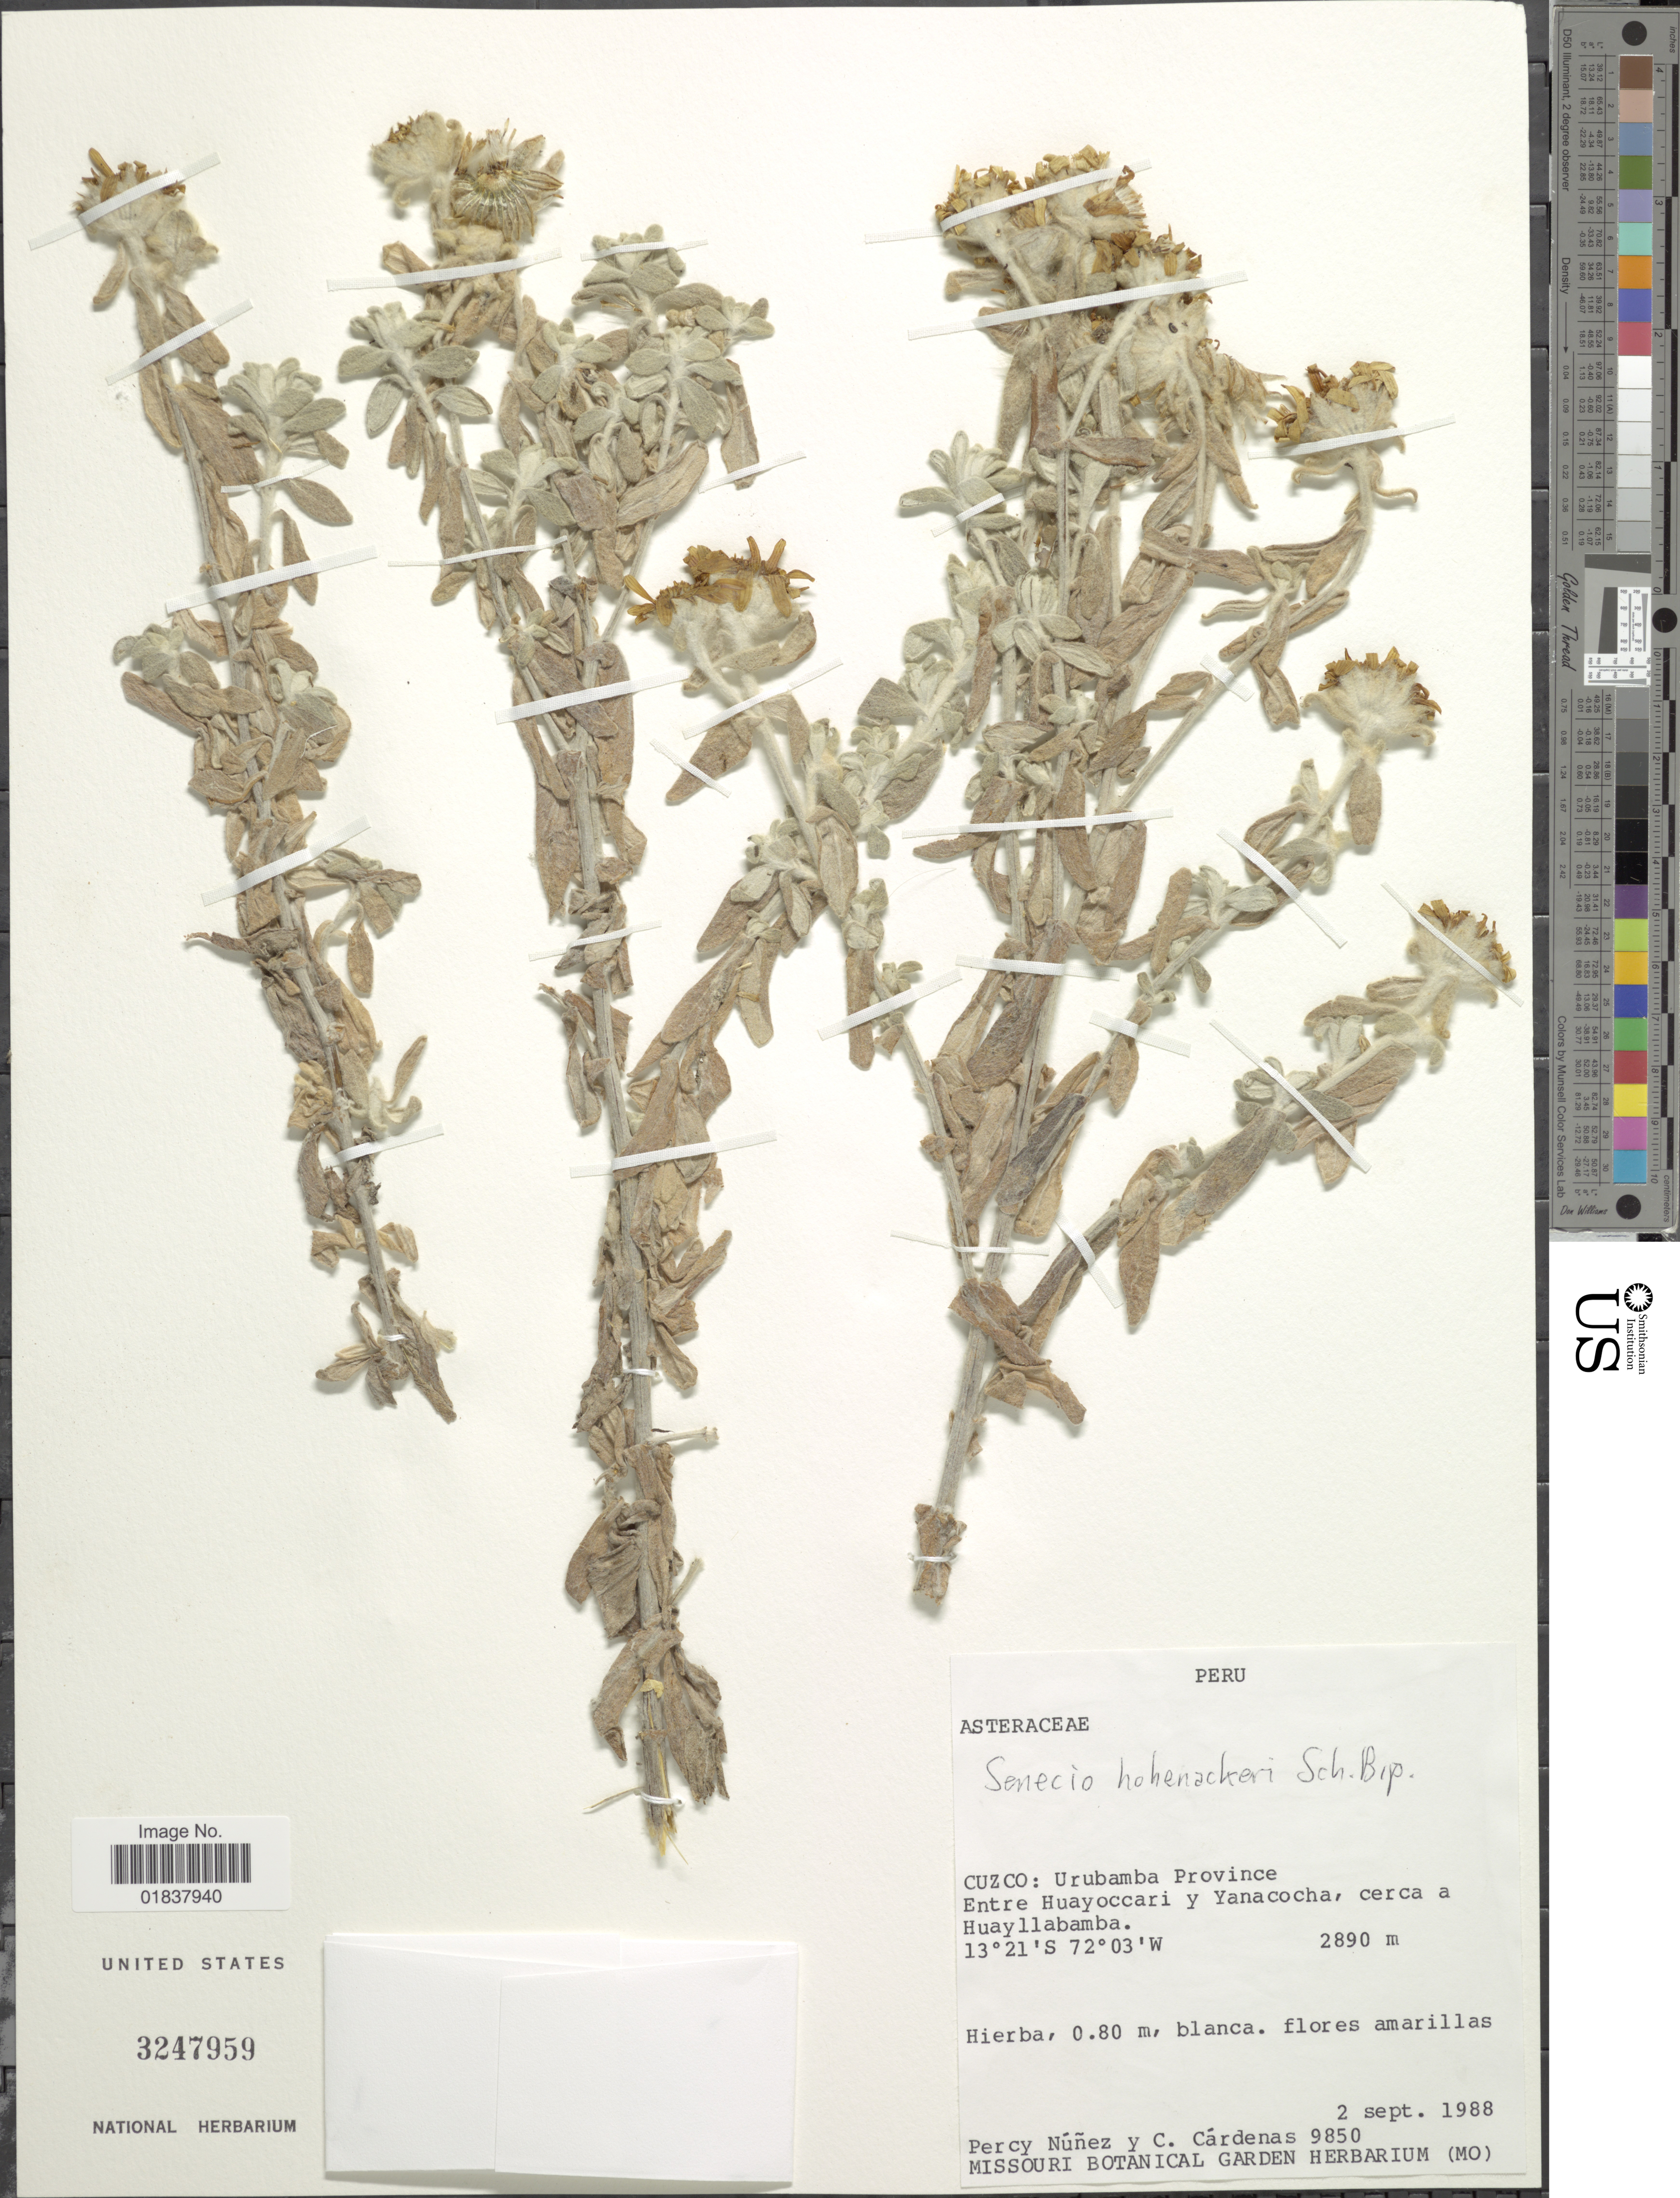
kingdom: Plantae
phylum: Tracheophyta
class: Magnoliopsida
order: Asterales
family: Asteraceae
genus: Senecio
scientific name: Senecio hohenackeri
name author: Sch. Bip.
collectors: P. Nuñez V. & C. Cardenas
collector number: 9850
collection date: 1988-09-02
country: Peru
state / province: Cusco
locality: Urubamba Province, entre Huayoccari y Yanacocha, cerca a Huayllabamba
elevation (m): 2890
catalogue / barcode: US 3247959